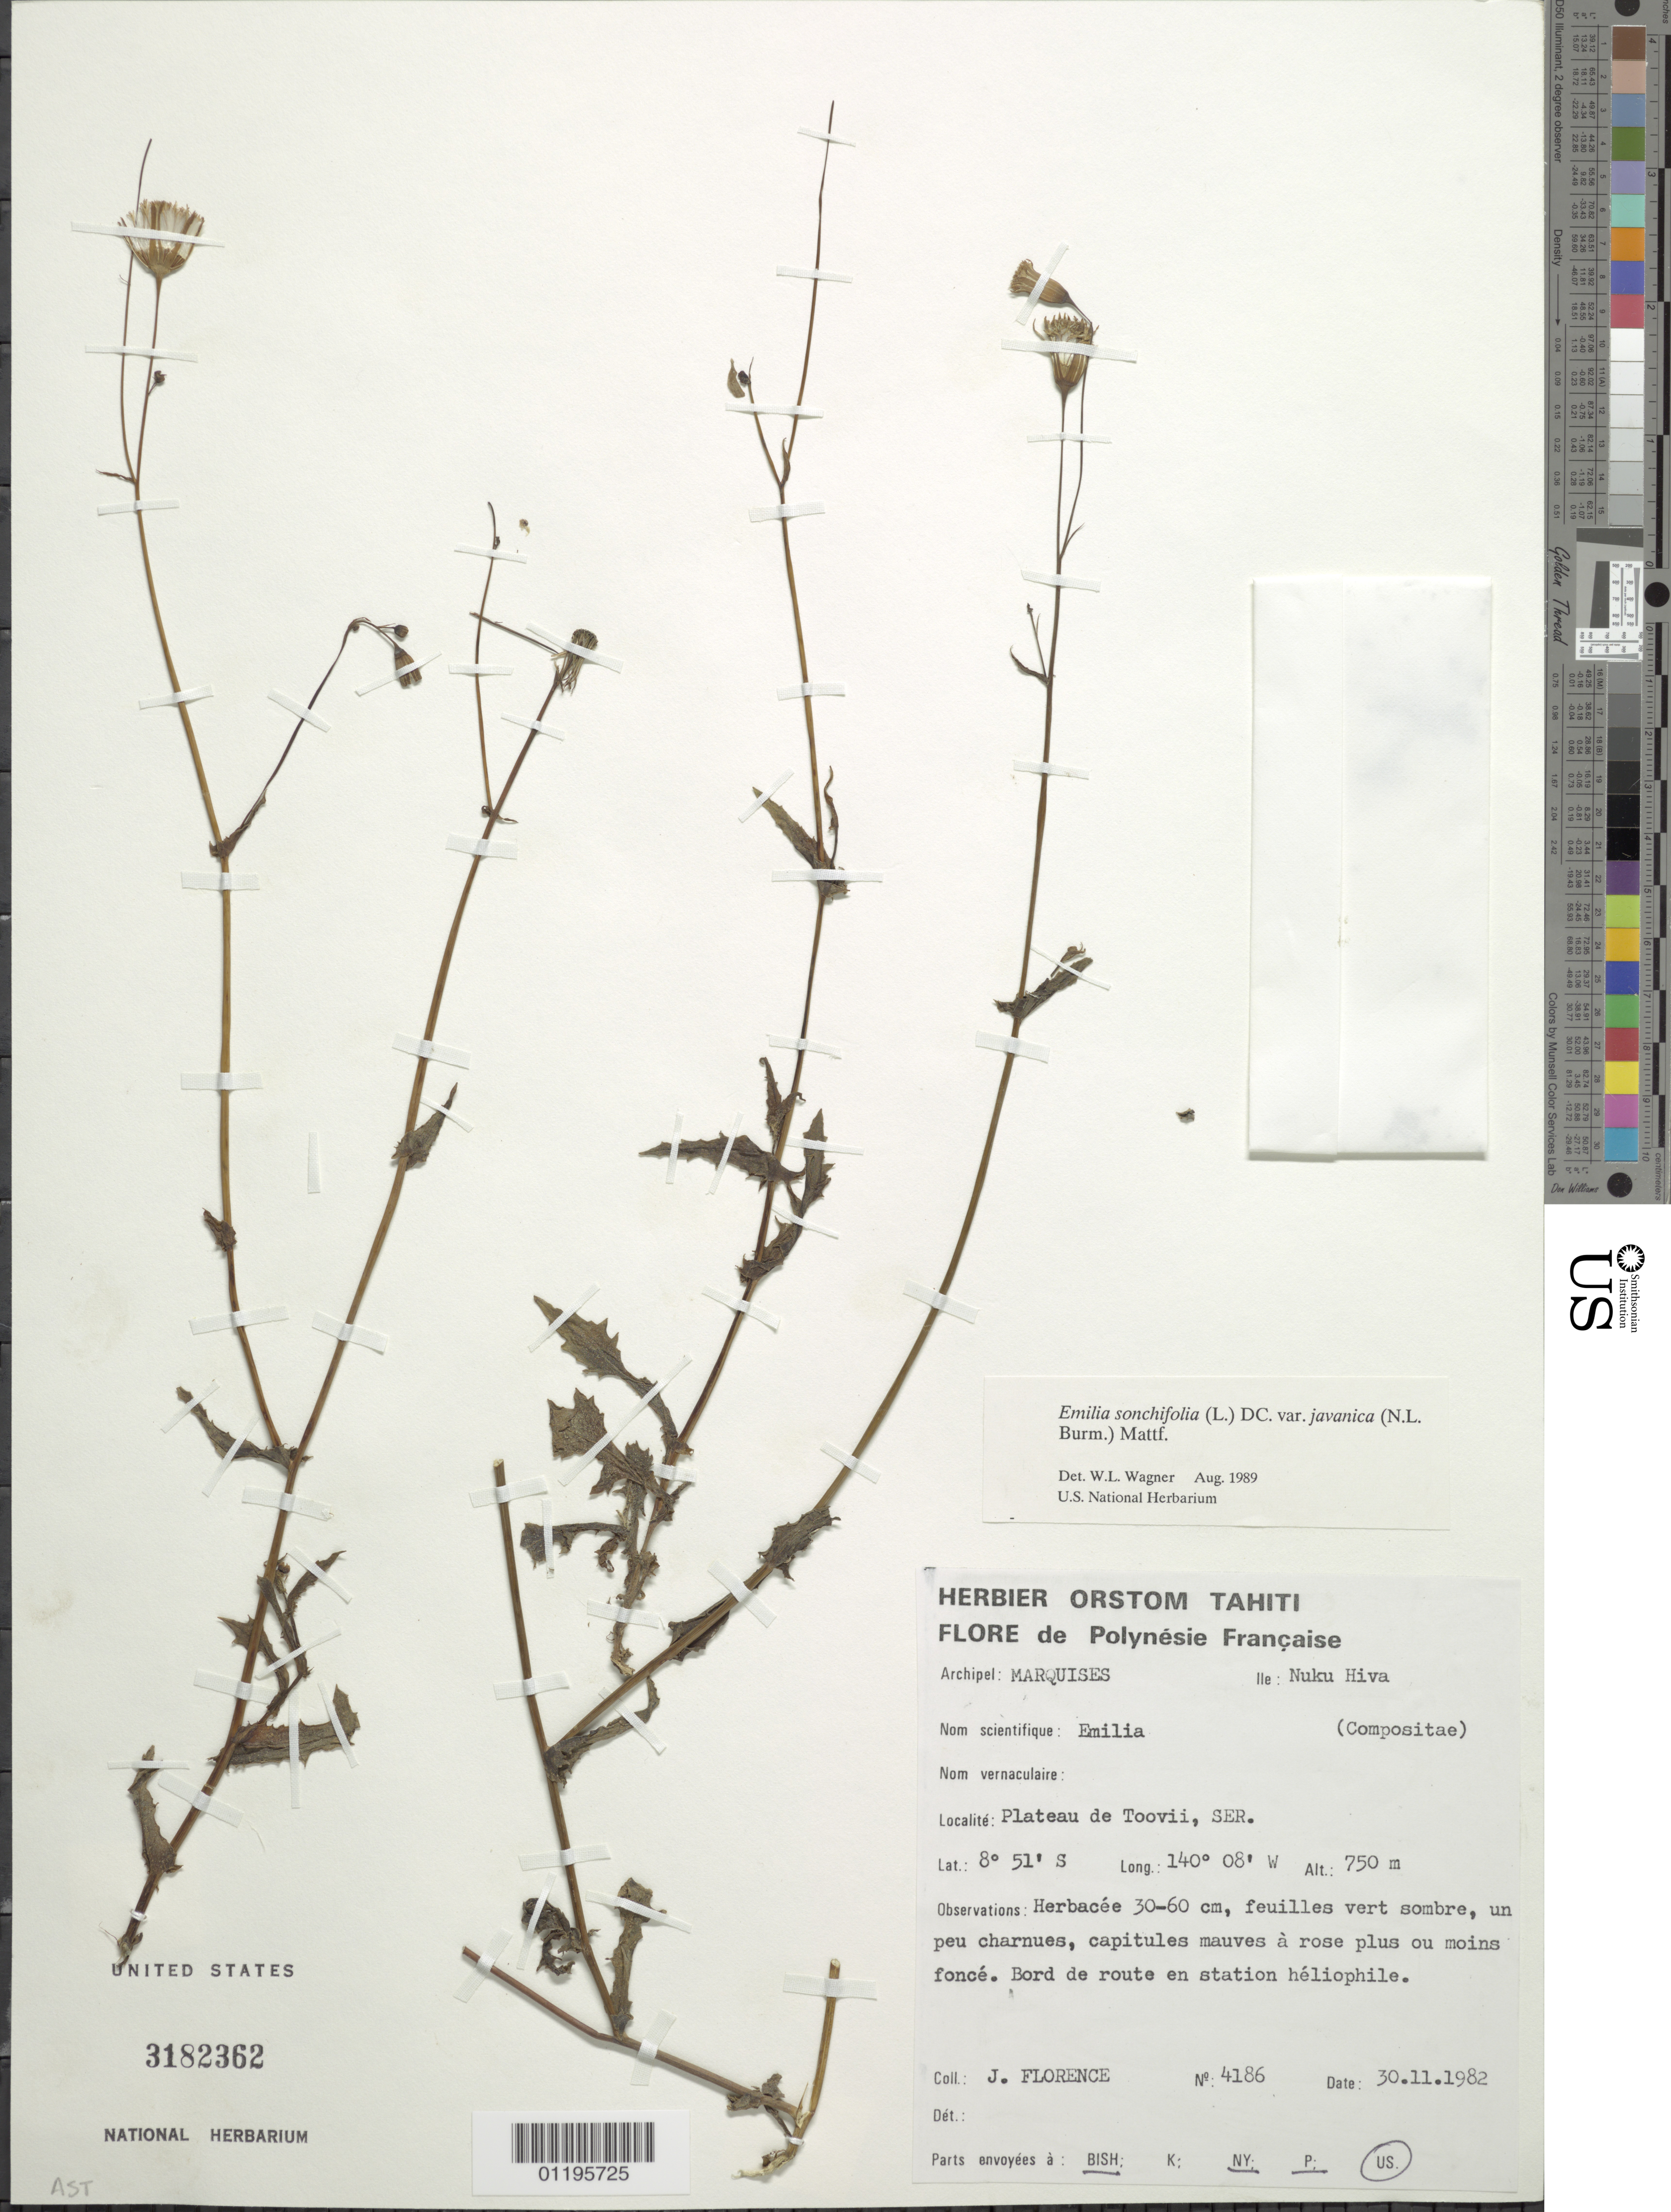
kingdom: Plantae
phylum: Tracheophyta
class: Magnoliopsida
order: Asterales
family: Asteraceae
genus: Emilia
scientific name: Emilia sonchifolia var. javanica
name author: (Burm. f.) Mattf.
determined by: Wagner, W. L., (BOT), Smithsonian Institution - National Museum of Natural History (UNITED STATES)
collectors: J. Florence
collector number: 4186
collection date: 1982-11-30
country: French Polynesia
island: Nuku Hiva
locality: Plateau de Toovii, SER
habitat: Bord de route en station héliophile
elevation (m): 750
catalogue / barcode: US 3182362